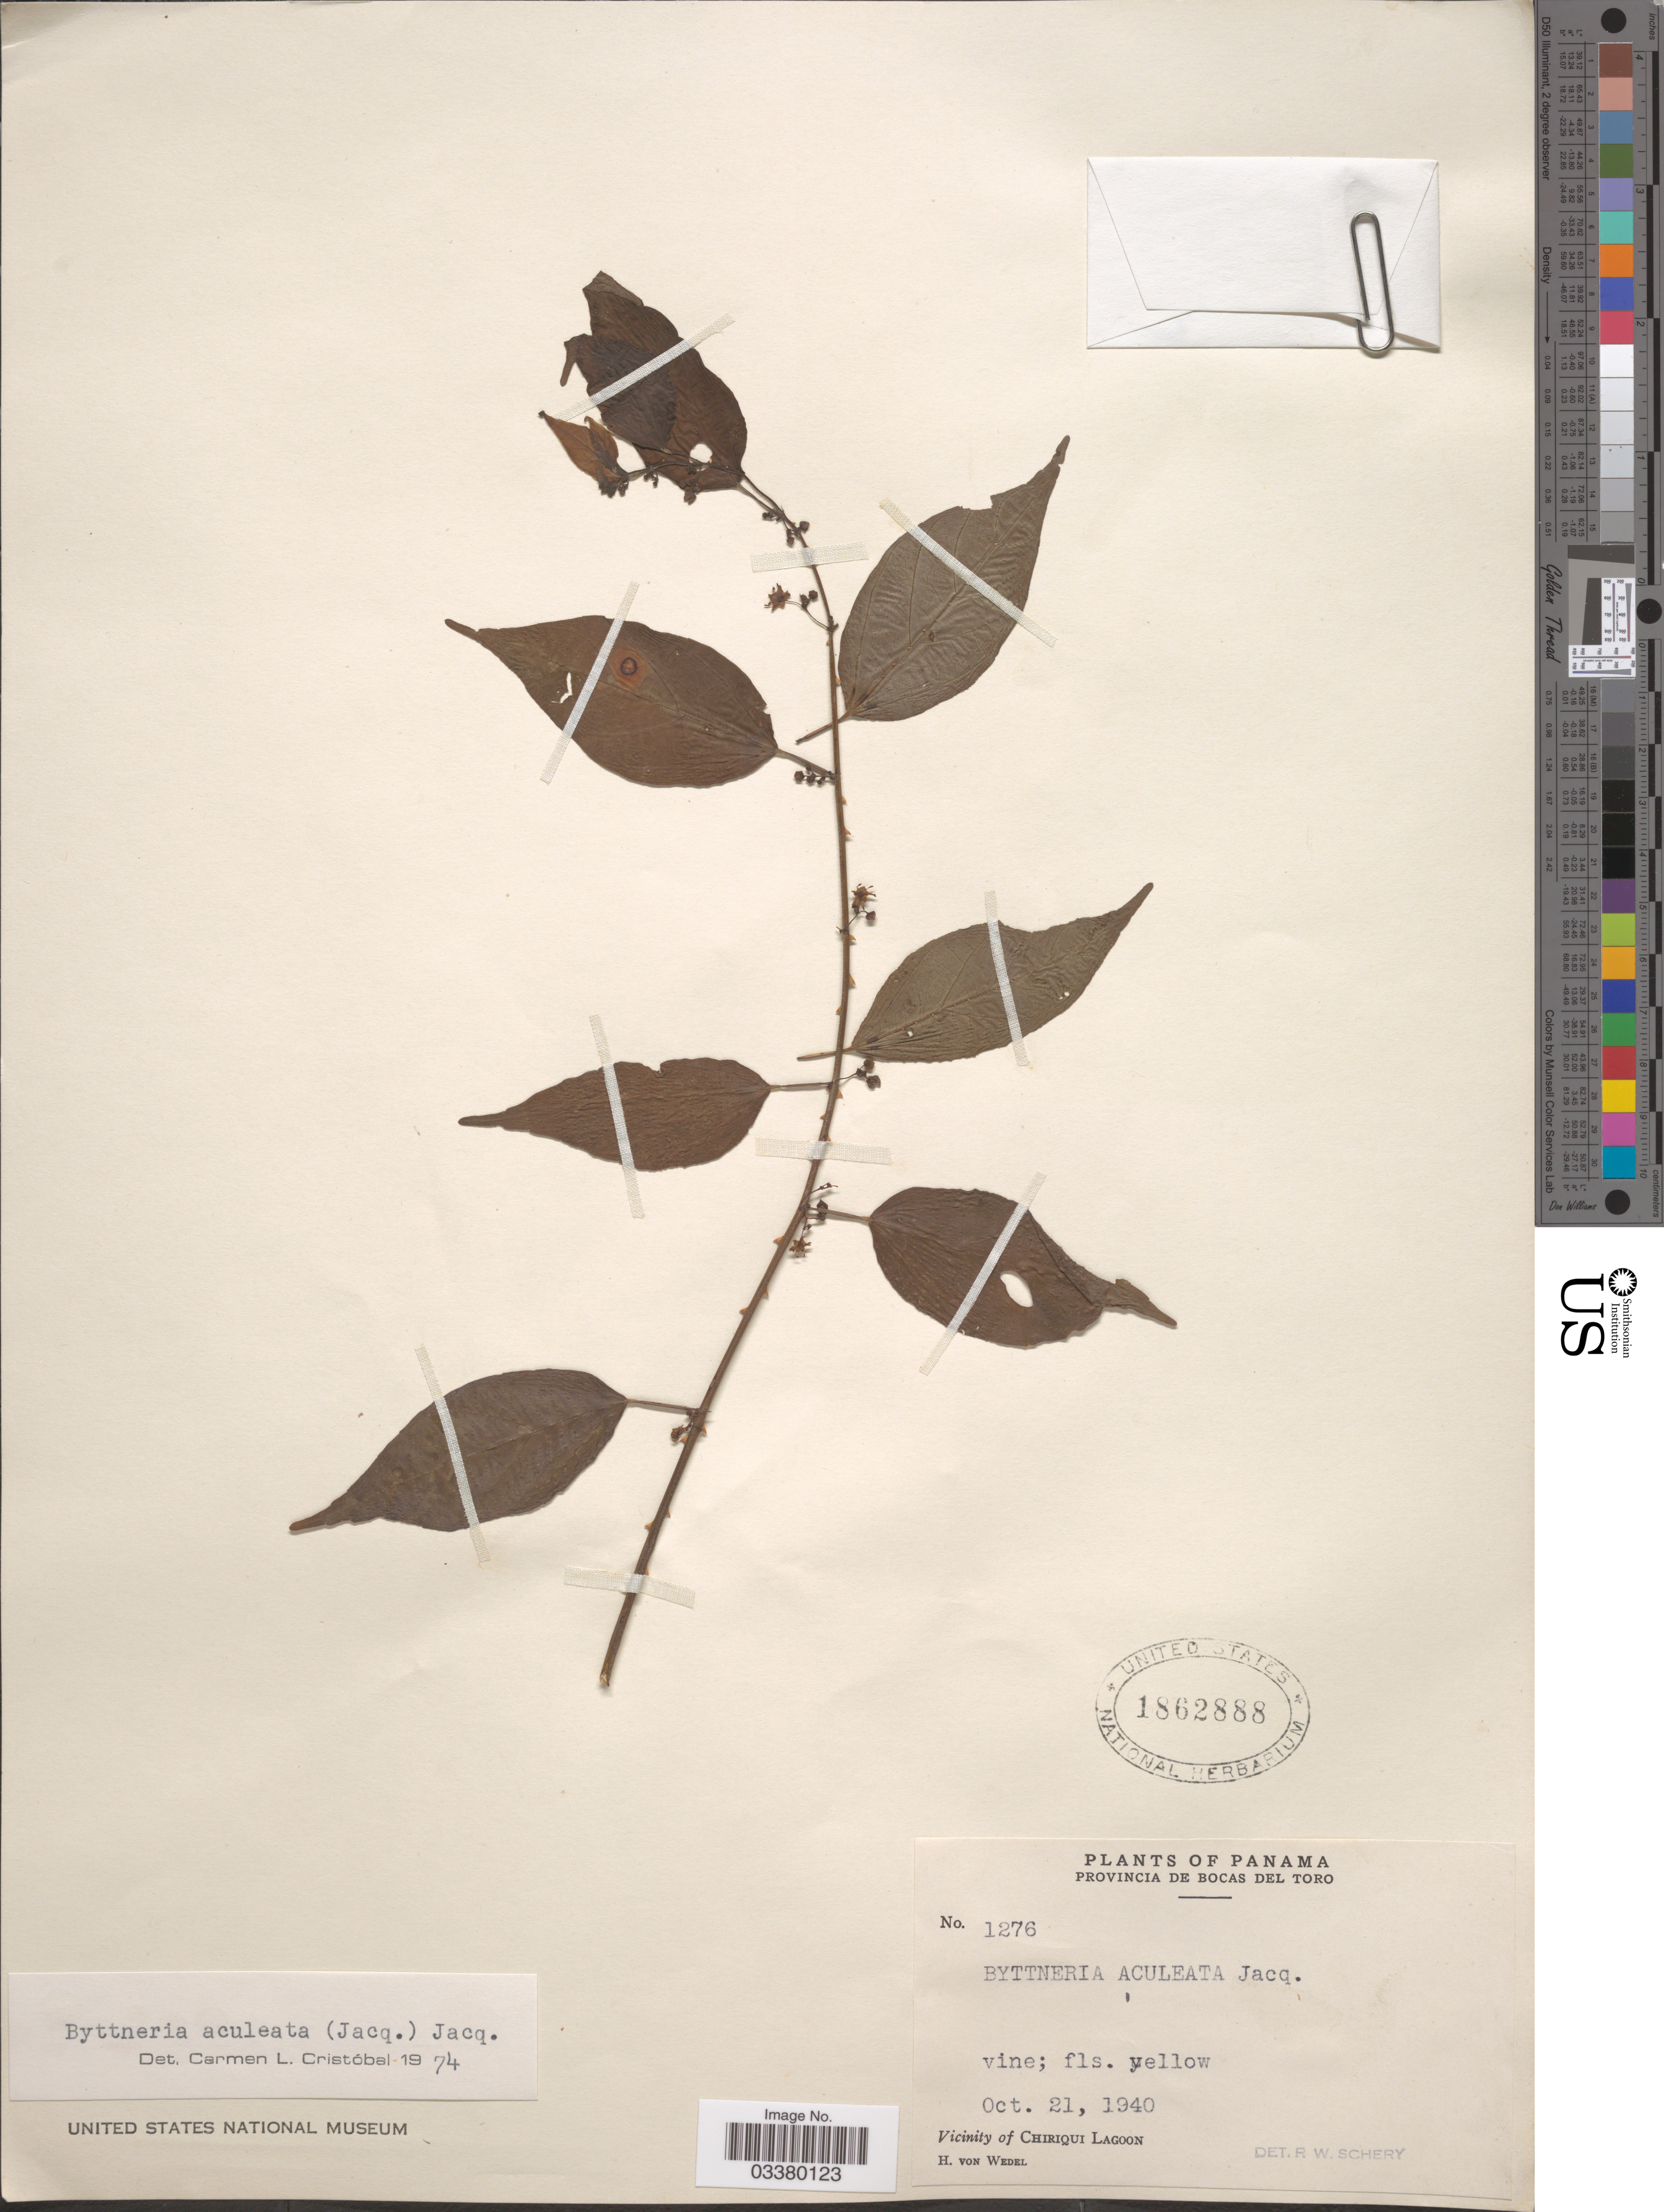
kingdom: Plantae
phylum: Tracheophyta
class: Magnoliopsida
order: Malvales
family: Malvaceae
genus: Byttneria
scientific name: Byttneria aculeata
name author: (Jacq.) Jacq.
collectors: H. von Wedel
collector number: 1276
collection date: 1940-10-21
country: Panama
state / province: Bocas del Toro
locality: Vicinity of Chiriqui Lagoon.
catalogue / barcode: US 1862888